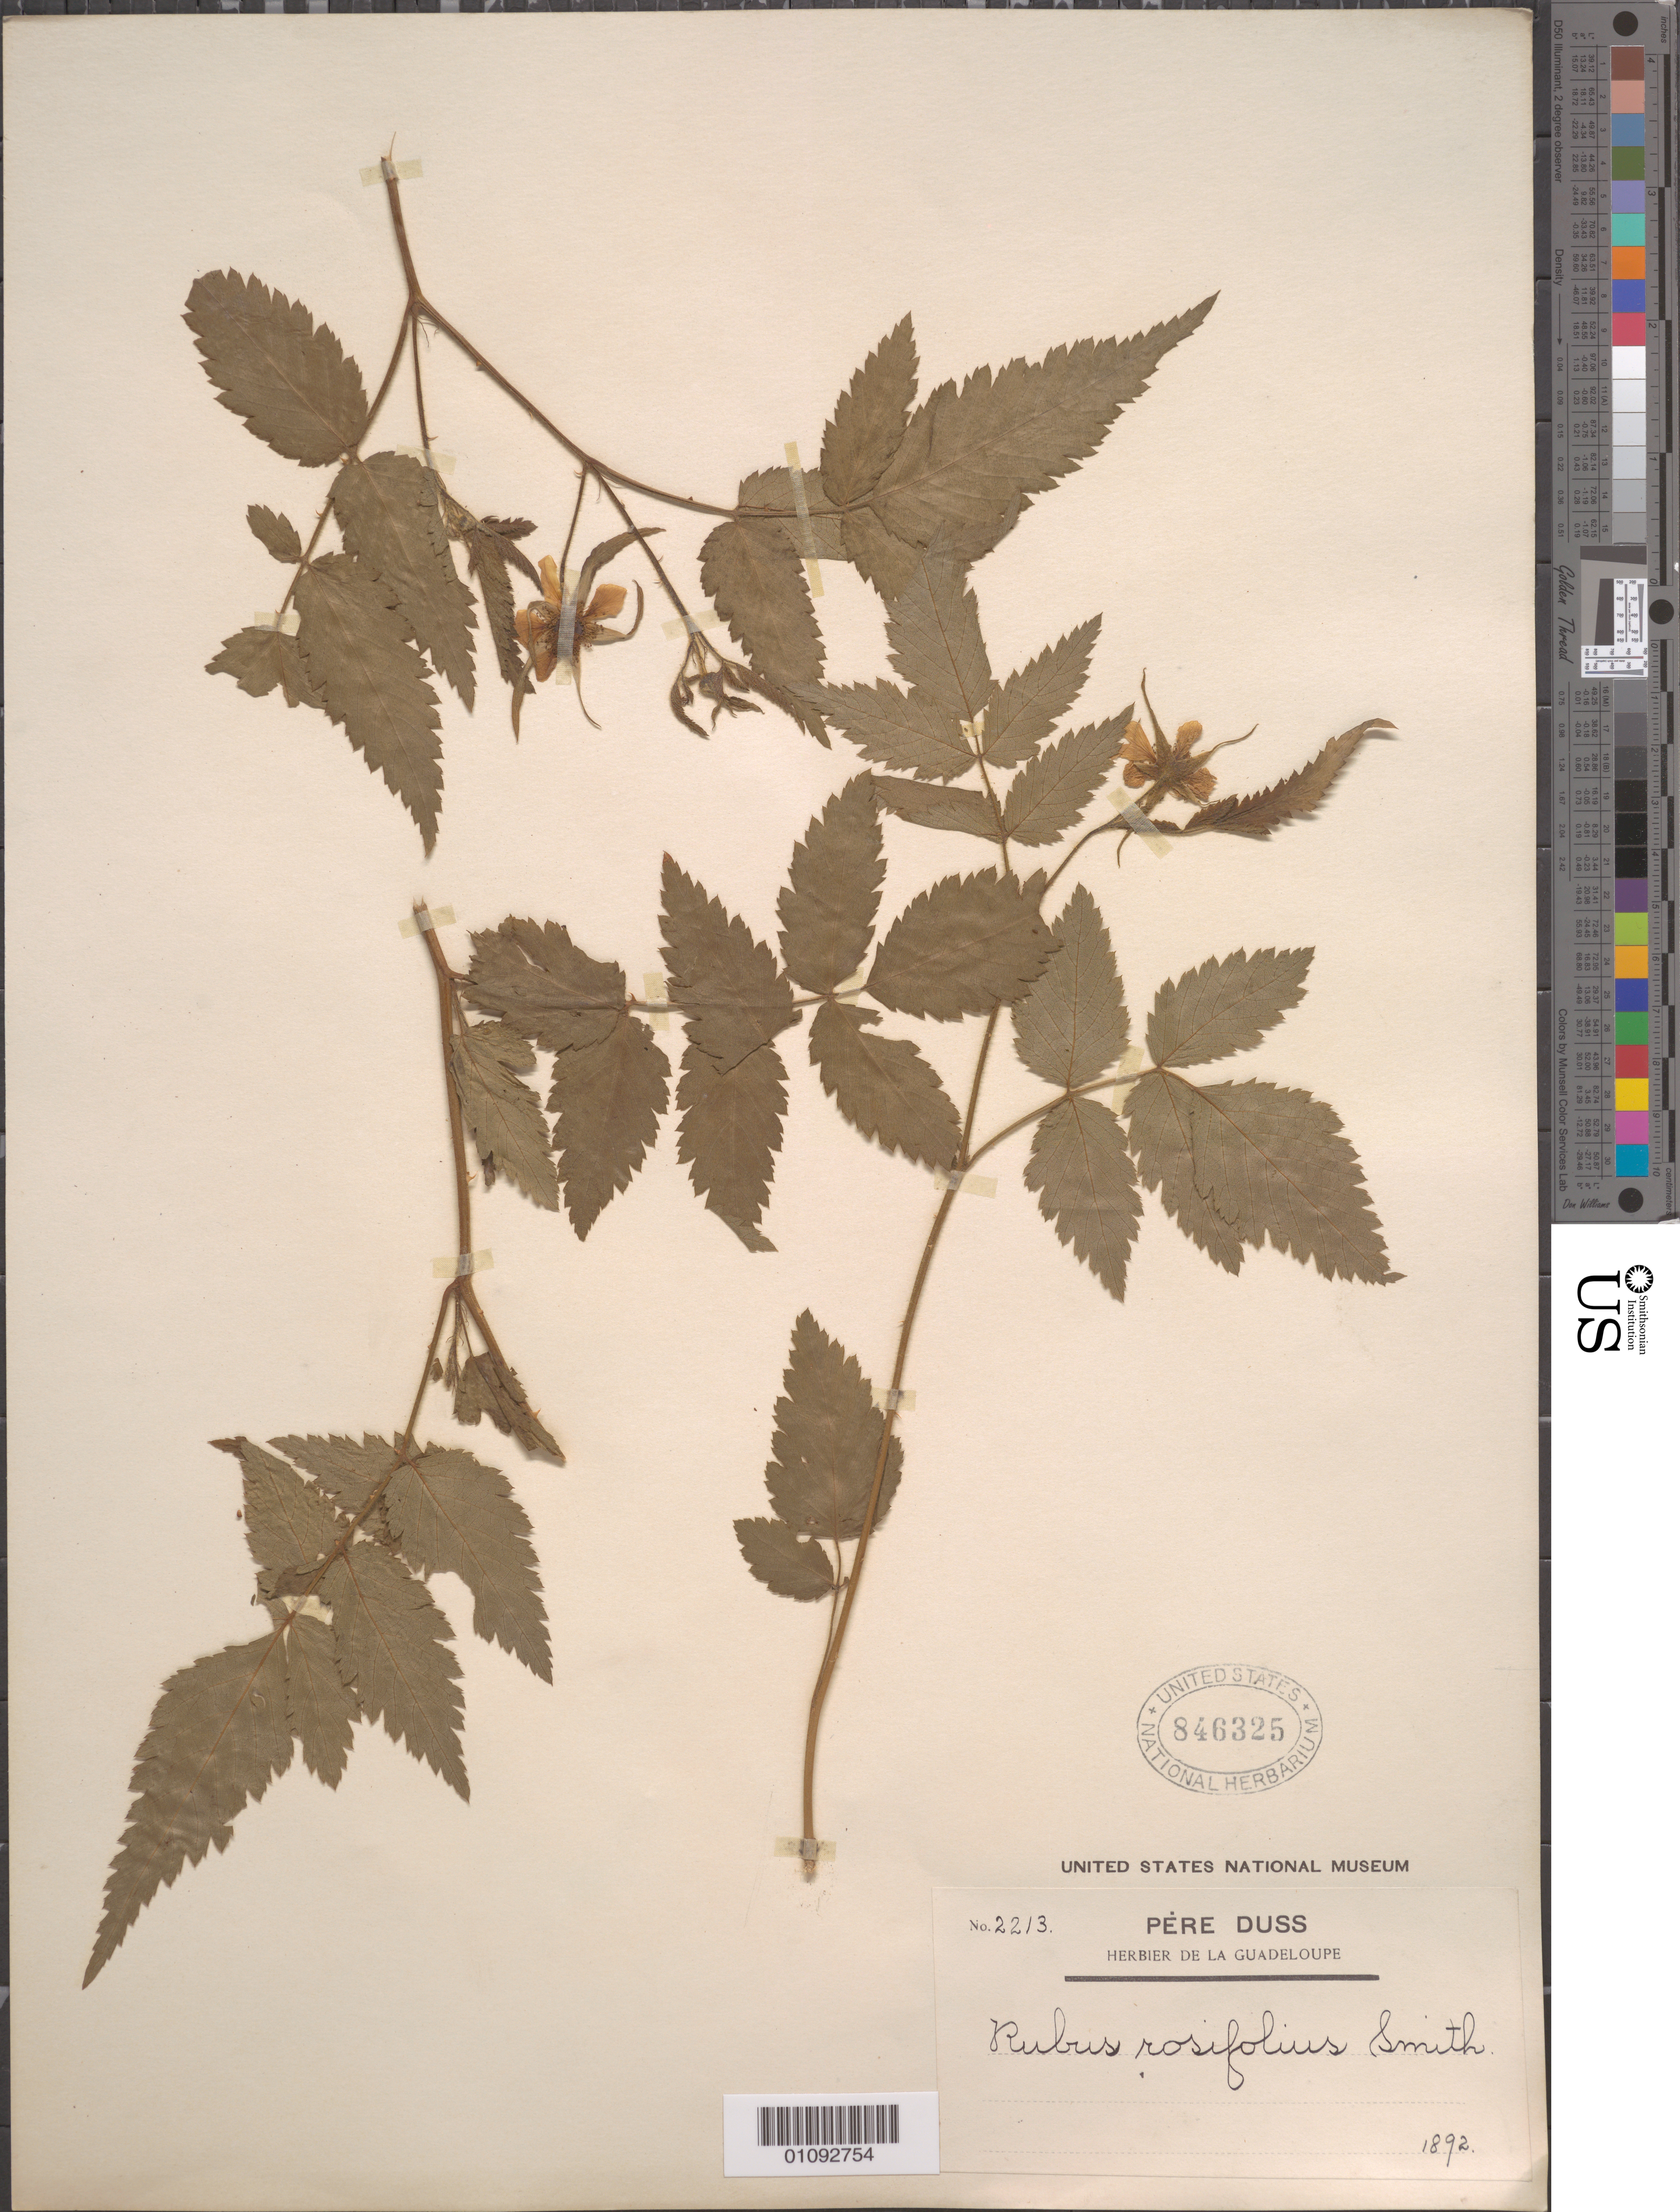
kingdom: Plantae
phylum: Tracheophyta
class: Magnoliopsida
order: Rosales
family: Rosaceae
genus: Rubus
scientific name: Rubus rosifolius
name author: Sm.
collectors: Père Duss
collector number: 2213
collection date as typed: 1892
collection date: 1892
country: Guadeloupe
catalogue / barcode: US 846325